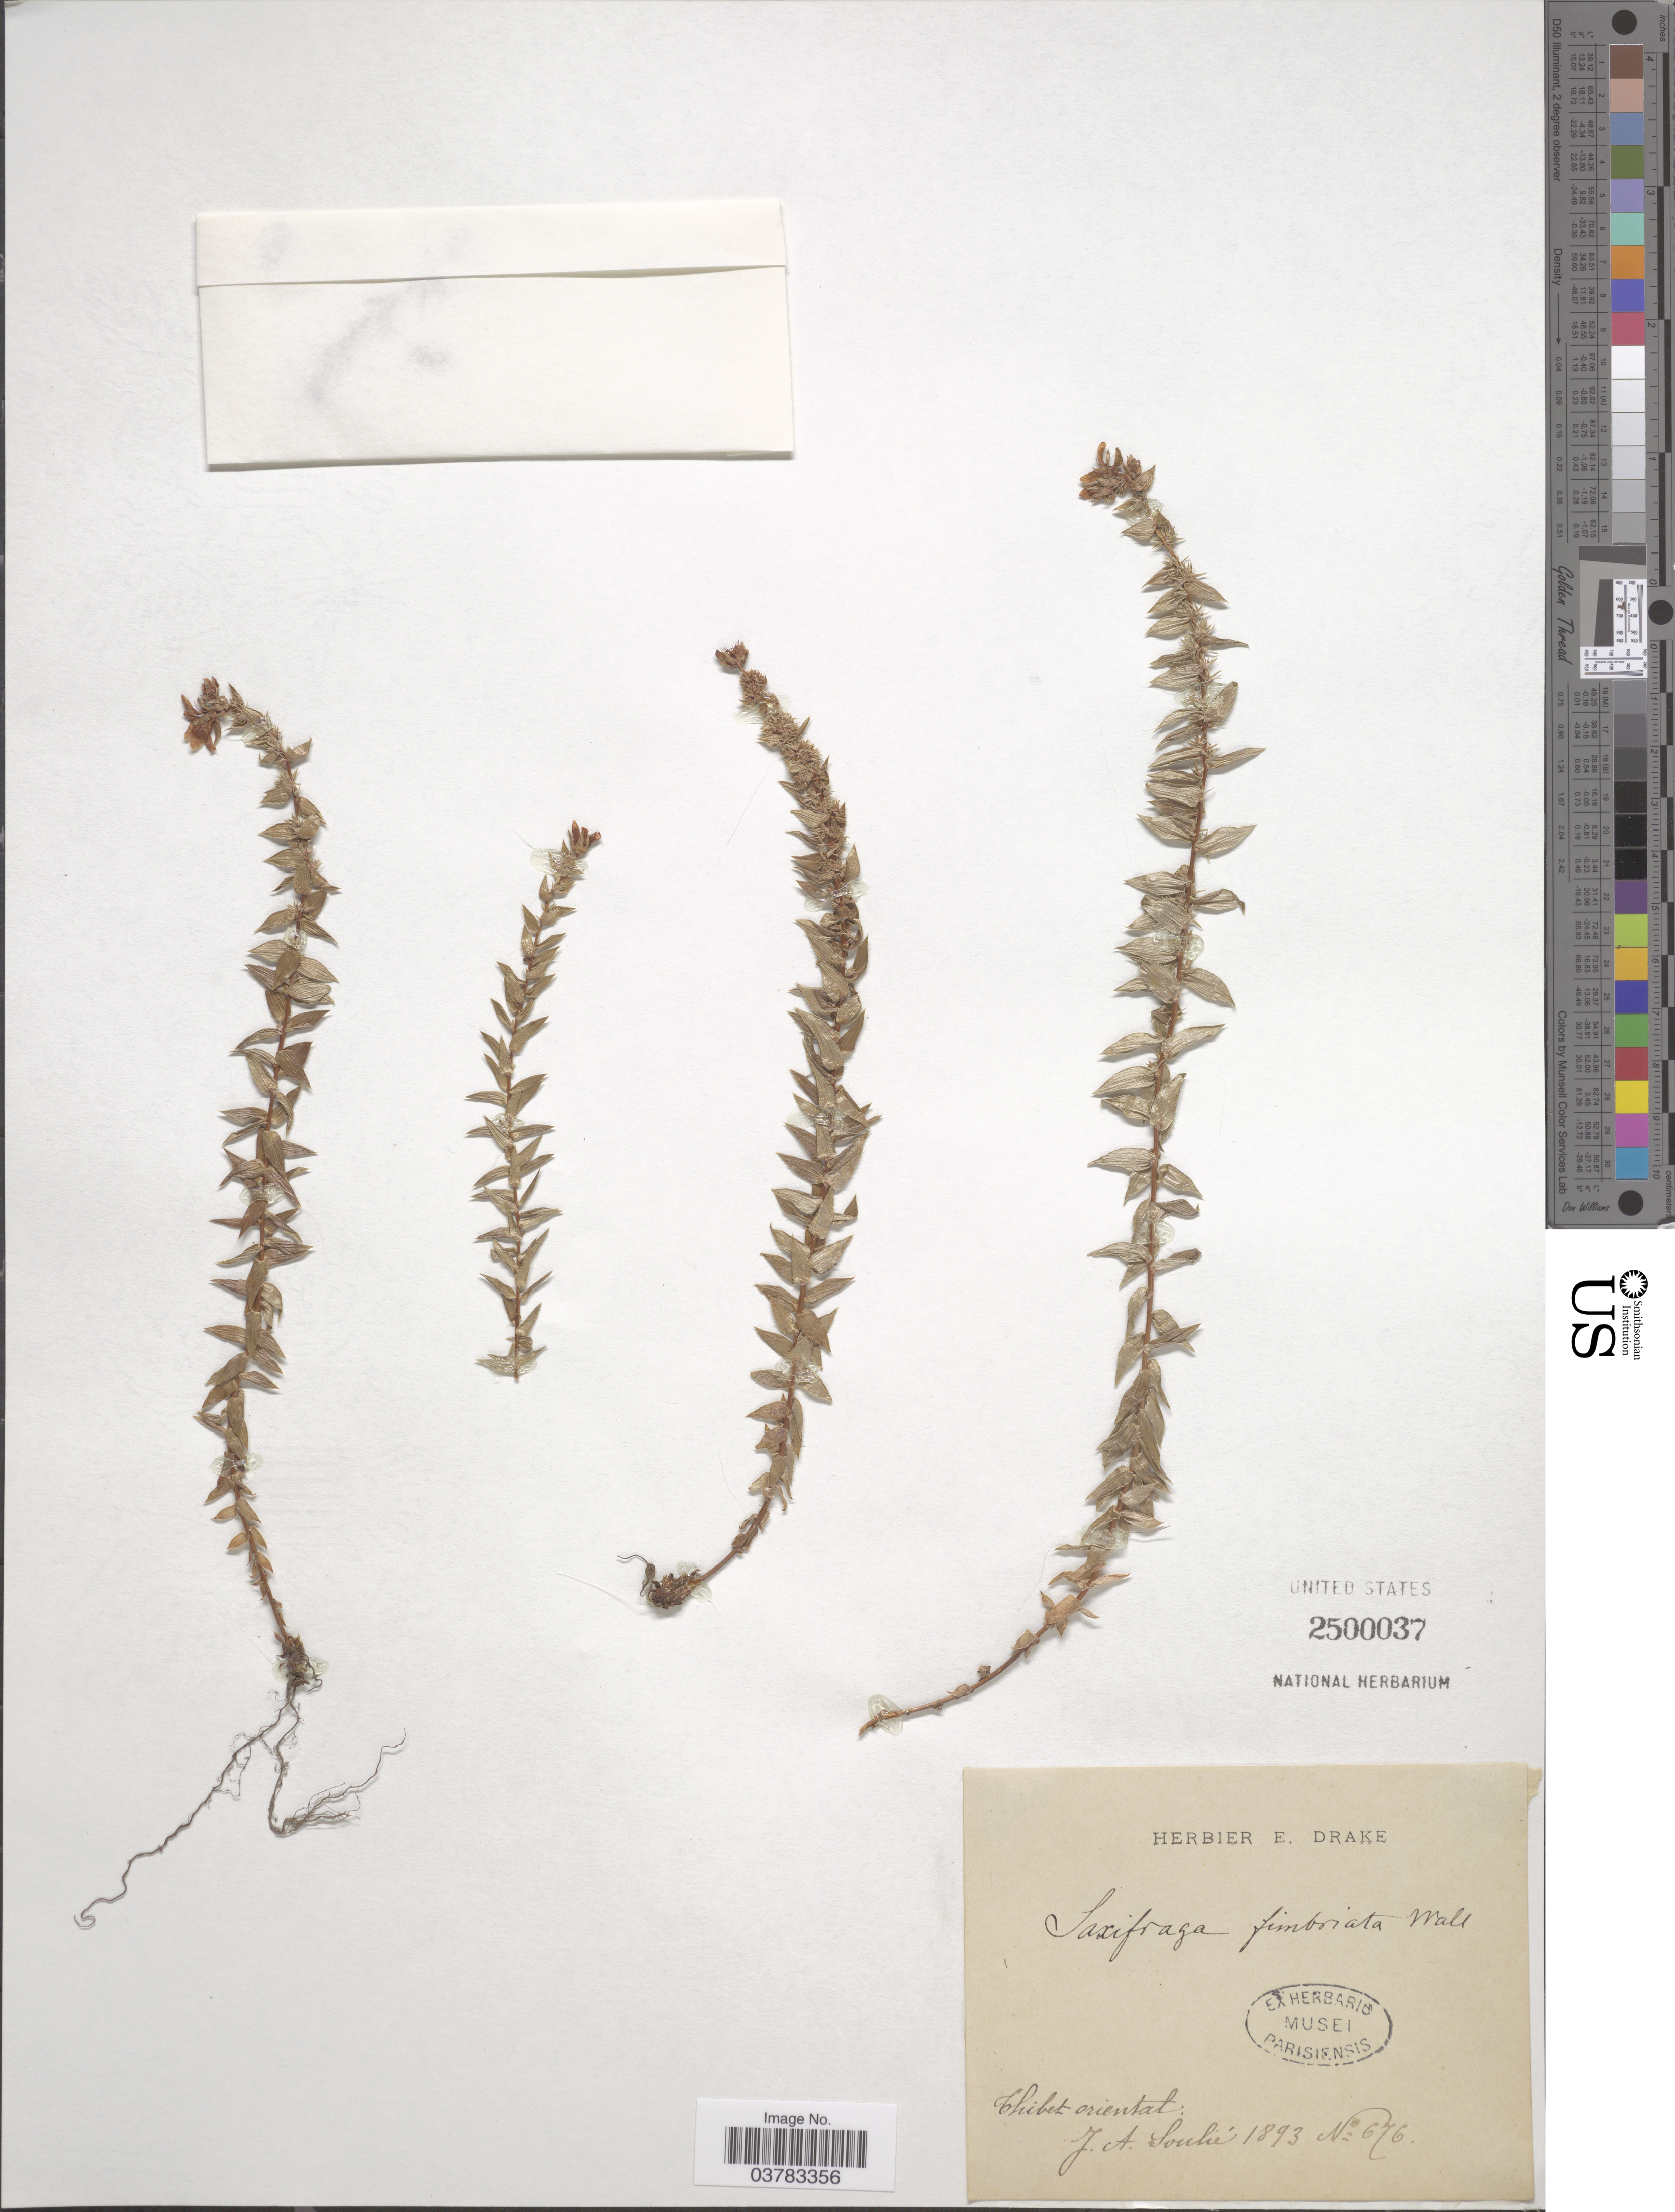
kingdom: Plantae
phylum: Tracheophyta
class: Magnoliopsida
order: Saxifragales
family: Saxifragaceae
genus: Saxifraga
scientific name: Saxifraga fimbriata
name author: Wall. ex Ser.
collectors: J. Soulie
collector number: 676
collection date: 1893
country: China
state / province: Xizang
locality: Thibet oriental.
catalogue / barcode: US 2500037